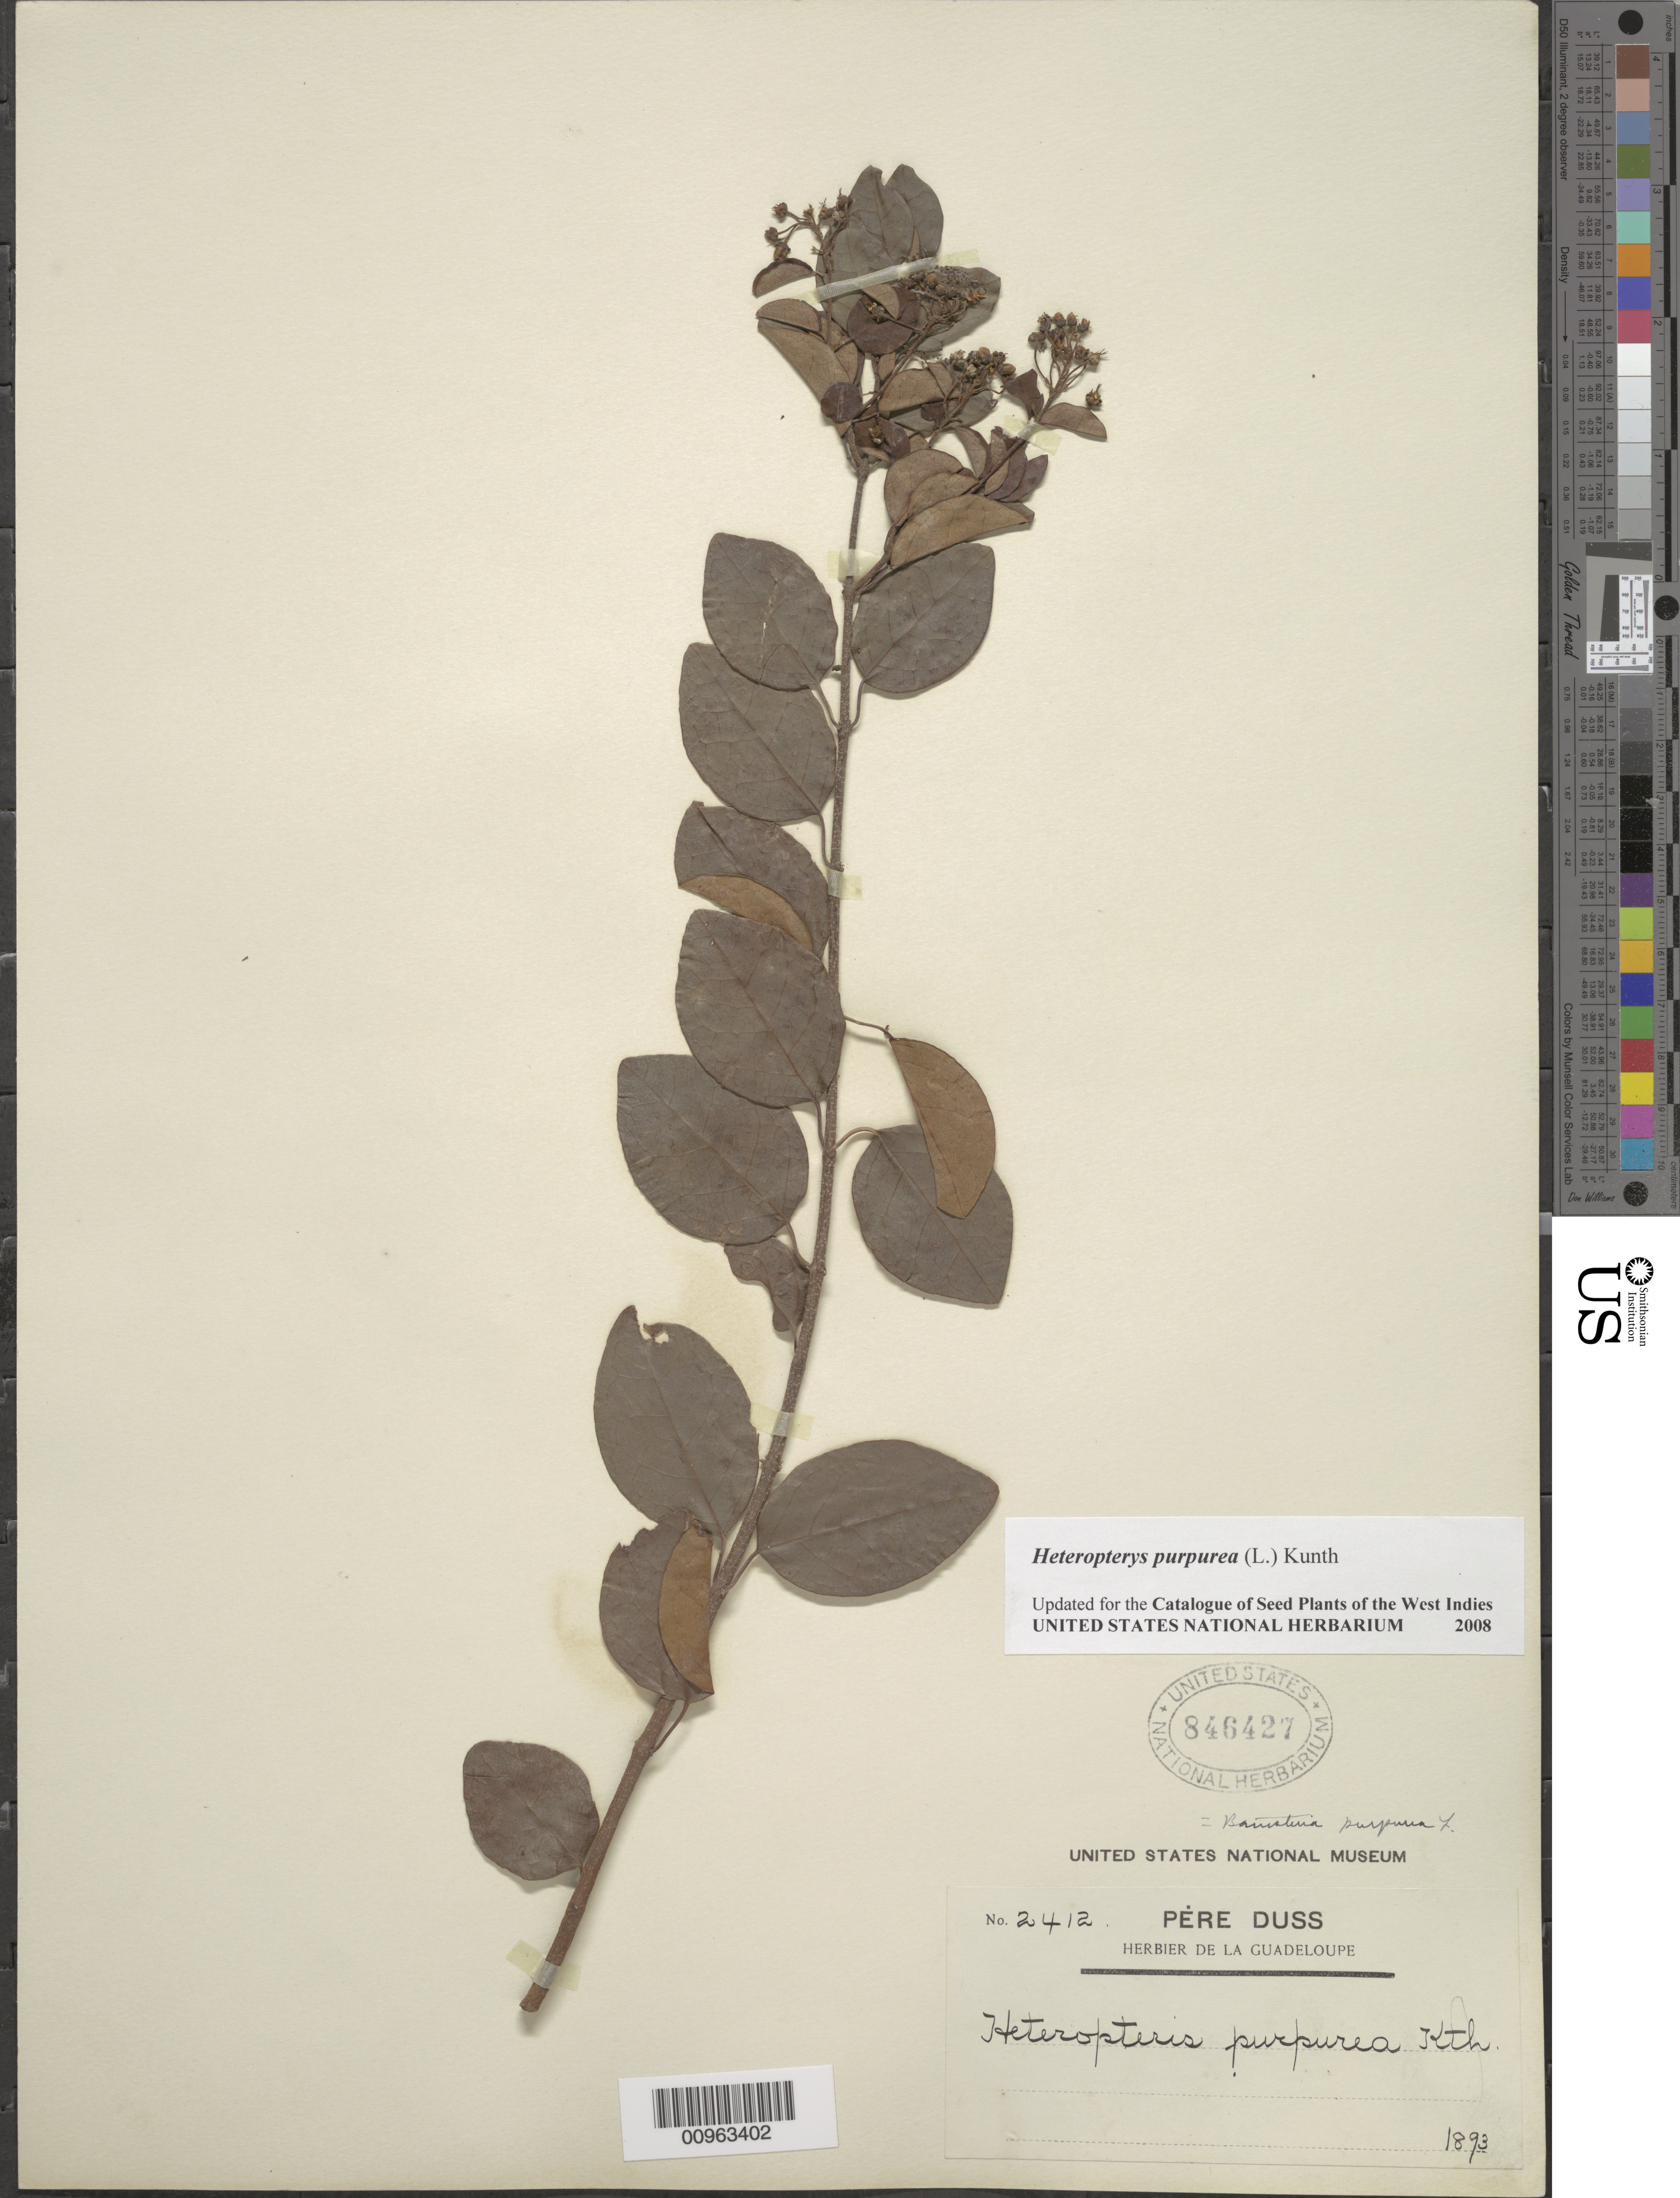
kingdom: Plantae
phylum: Tracheophyta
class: Magnoliopsida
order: Malpighiales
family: Malpighiaceae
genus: Heteropterys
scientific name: Heteropterys purpurea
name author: (L.) Kunth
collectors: Père Duss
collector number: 2412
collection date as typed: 1893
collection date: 1893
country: Guadeloupe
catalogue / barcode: US 846427